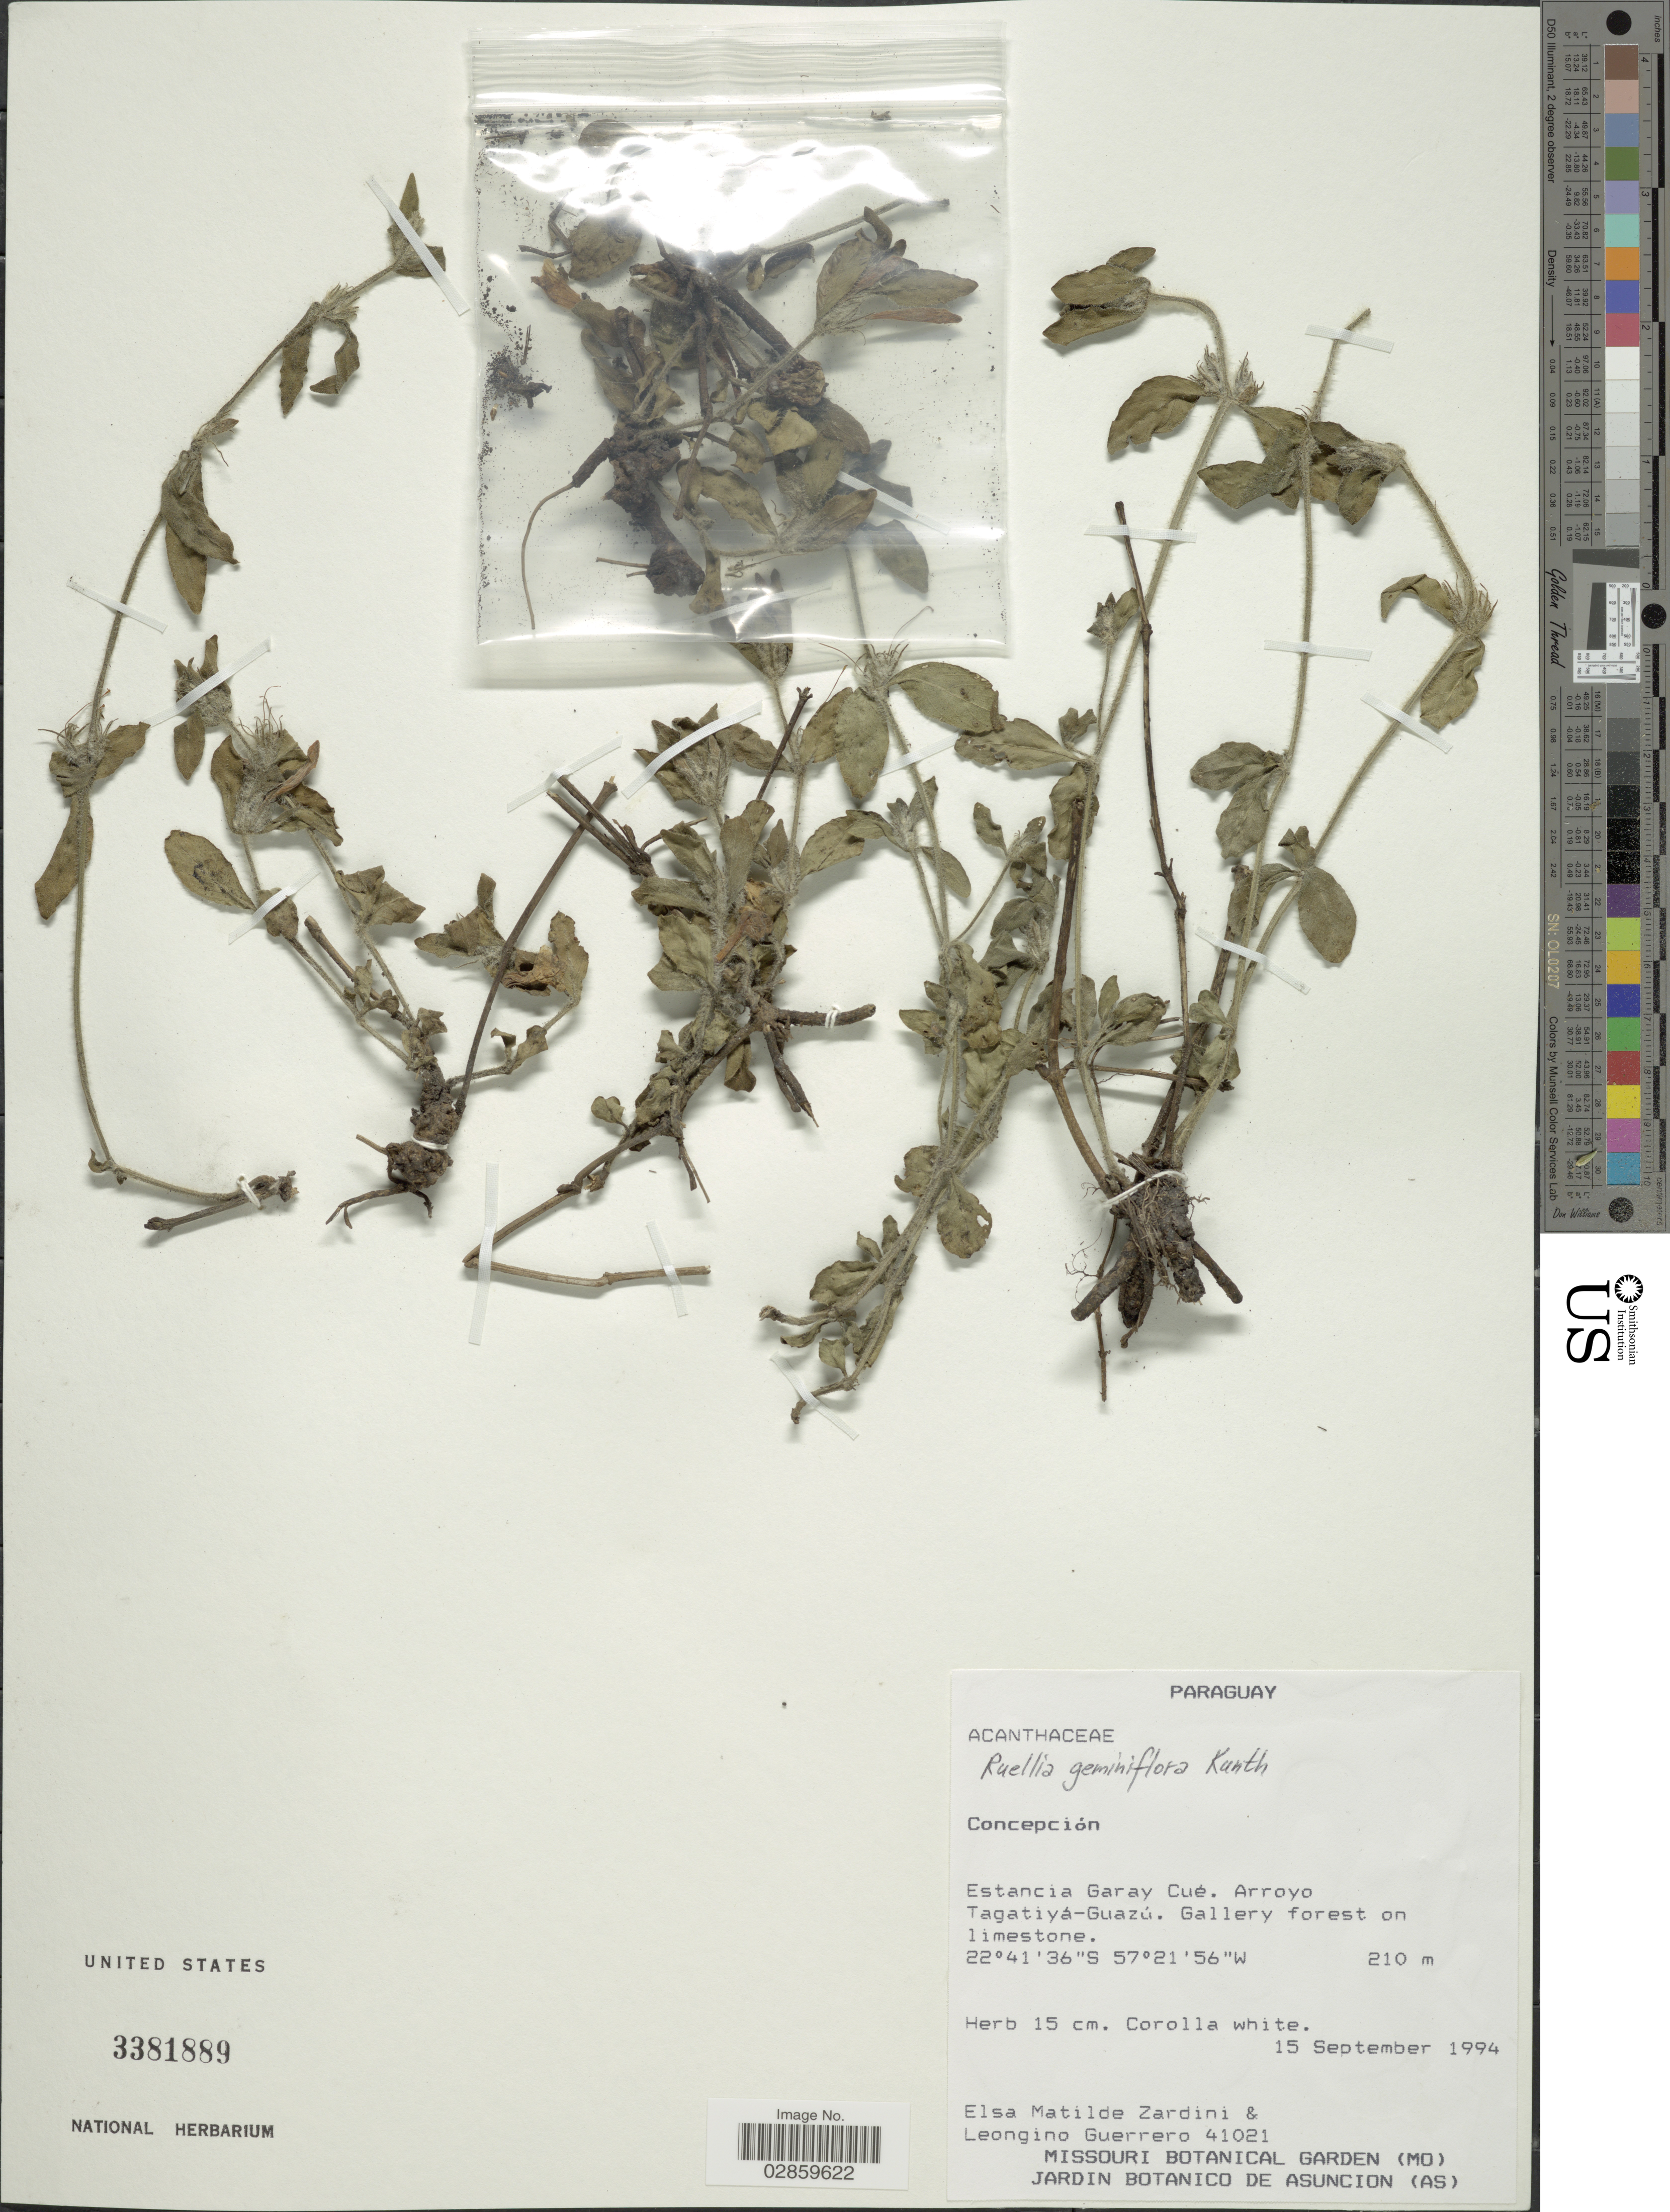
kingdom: Plantae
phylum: Tracheophyta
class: Magnoliopsida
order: Lamiales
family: Acanthaceae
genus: Ruellia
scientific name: Ruellia bulbifera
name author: Lindau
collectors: E. M. Zardini & L. Guerrero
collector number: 41021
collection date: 1994-09-15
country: Paraguay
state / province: Concepcion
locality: Estancia Garay Cué. Arroyo Tagatiyá-Guazú.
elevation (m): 210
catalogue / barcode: US 3381889